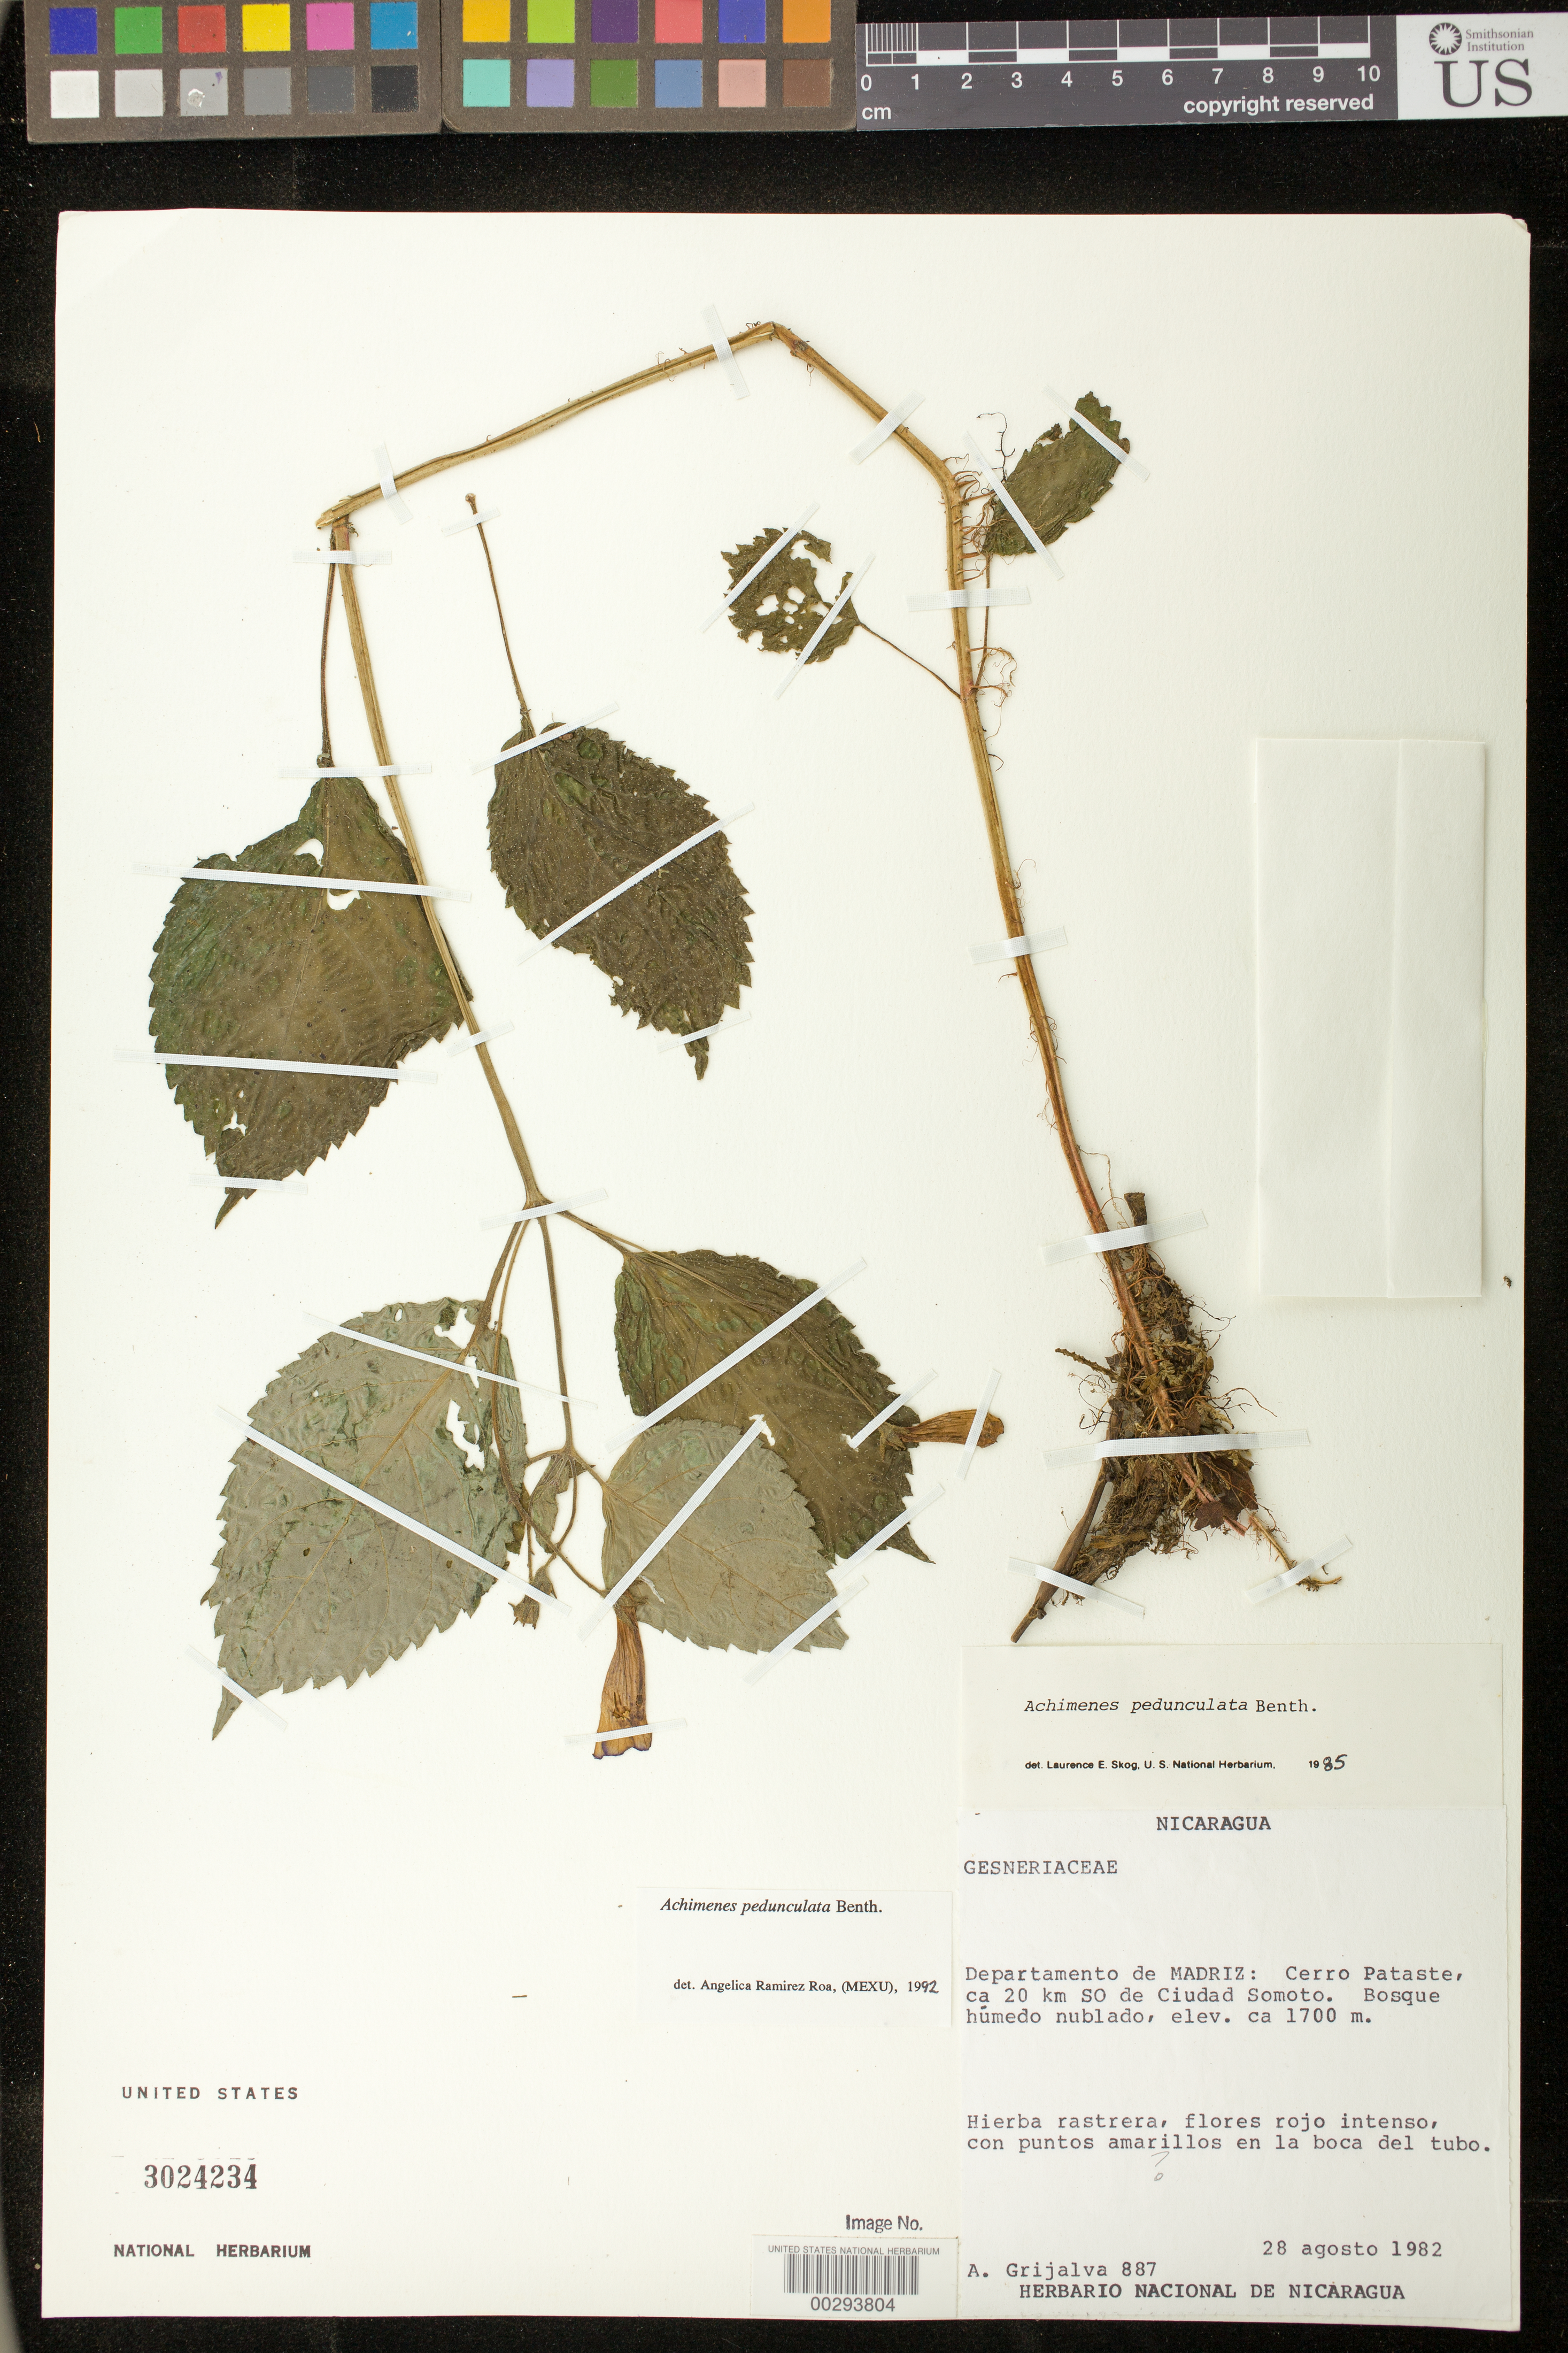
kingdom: Plantae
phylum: Tracheophyta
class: Magnoliopsida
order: Lamiales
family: Gesneriaceae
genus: Achimenes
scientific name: Achimenes pedunculata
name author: Benth.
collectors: A. Grijalva P.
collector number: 887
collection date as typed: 28 Aug 1982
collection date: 1982-08-28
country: Nicaragua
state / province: Madriz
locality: Cerro Pataste, ca 20 km SW of Ciudad Somoto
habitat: Humid cloud forest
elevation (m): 1700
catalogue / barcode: US 3024234